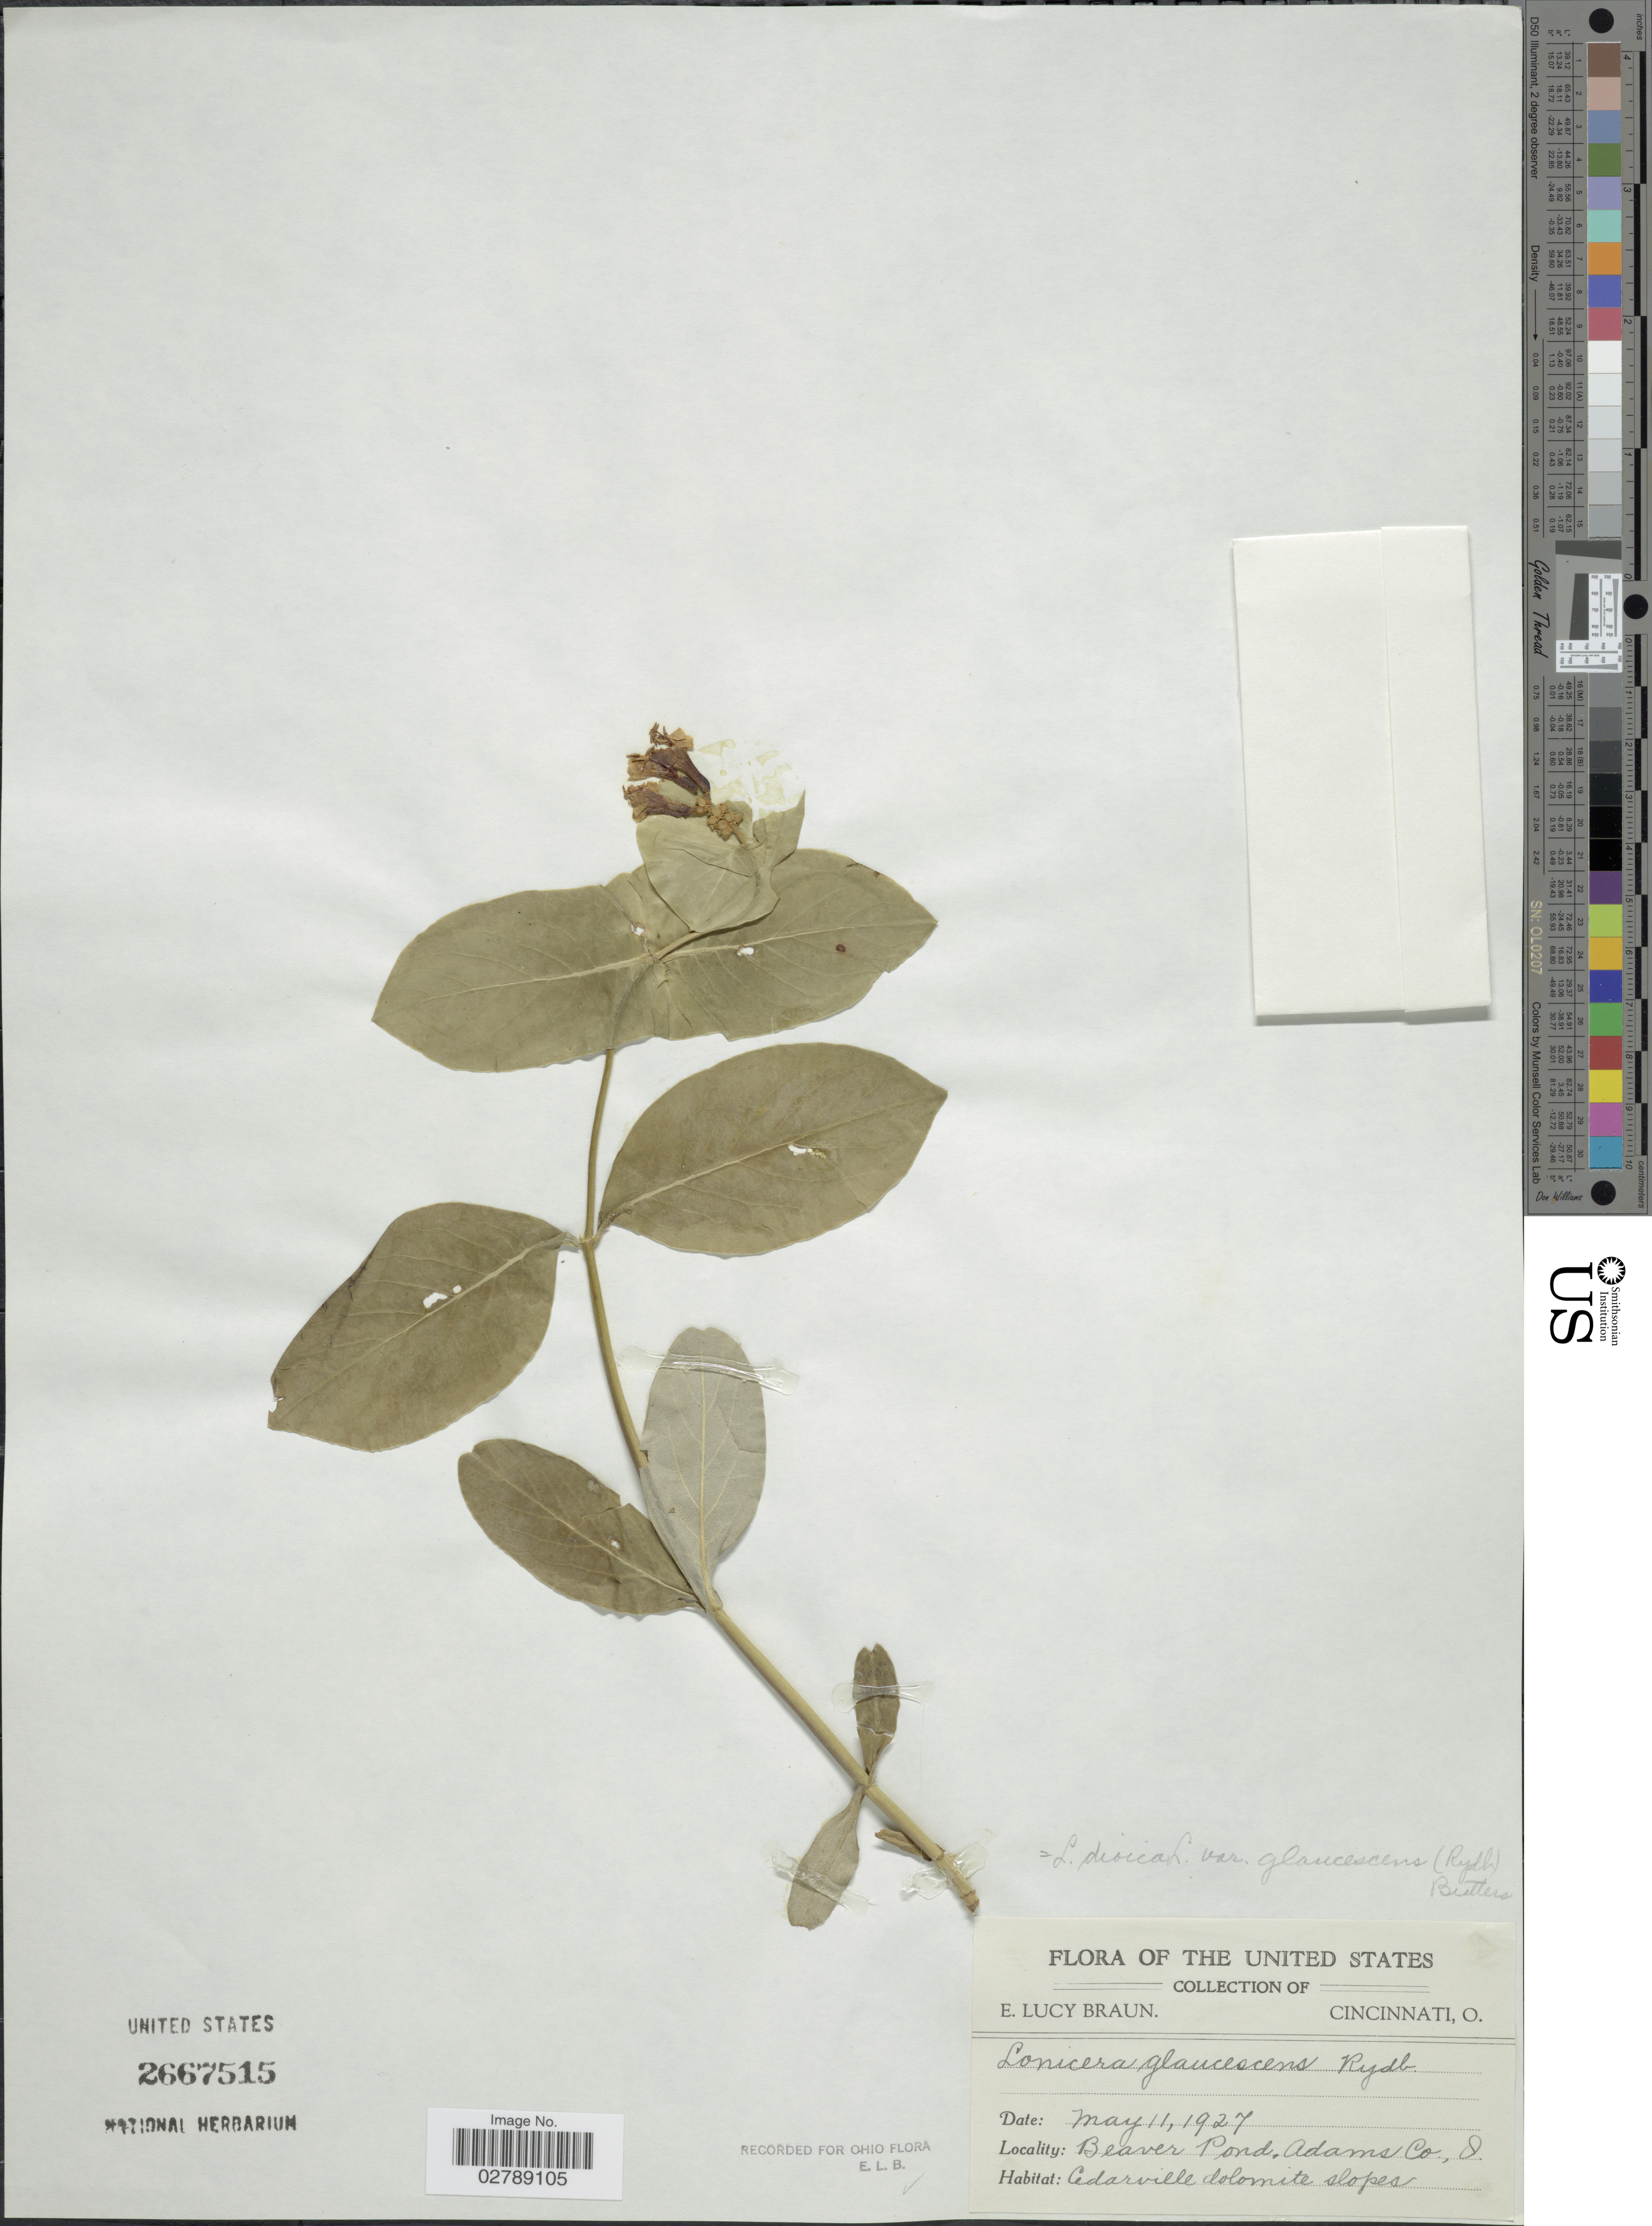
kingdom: Plantae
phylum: Tracheophyta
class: Magnoliopsida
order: Dipsacales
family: Caprifoliaceae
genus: Lonicera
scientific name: Lonicera dioica var. glaucescens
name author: (Rydb.) Butters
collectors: E. L. Braun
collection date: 1927-05-11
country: United States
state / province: Ohio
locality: Beaver Pond, Adams Co., O. Cedarville dolomite slopes.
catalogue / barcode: US 2667515